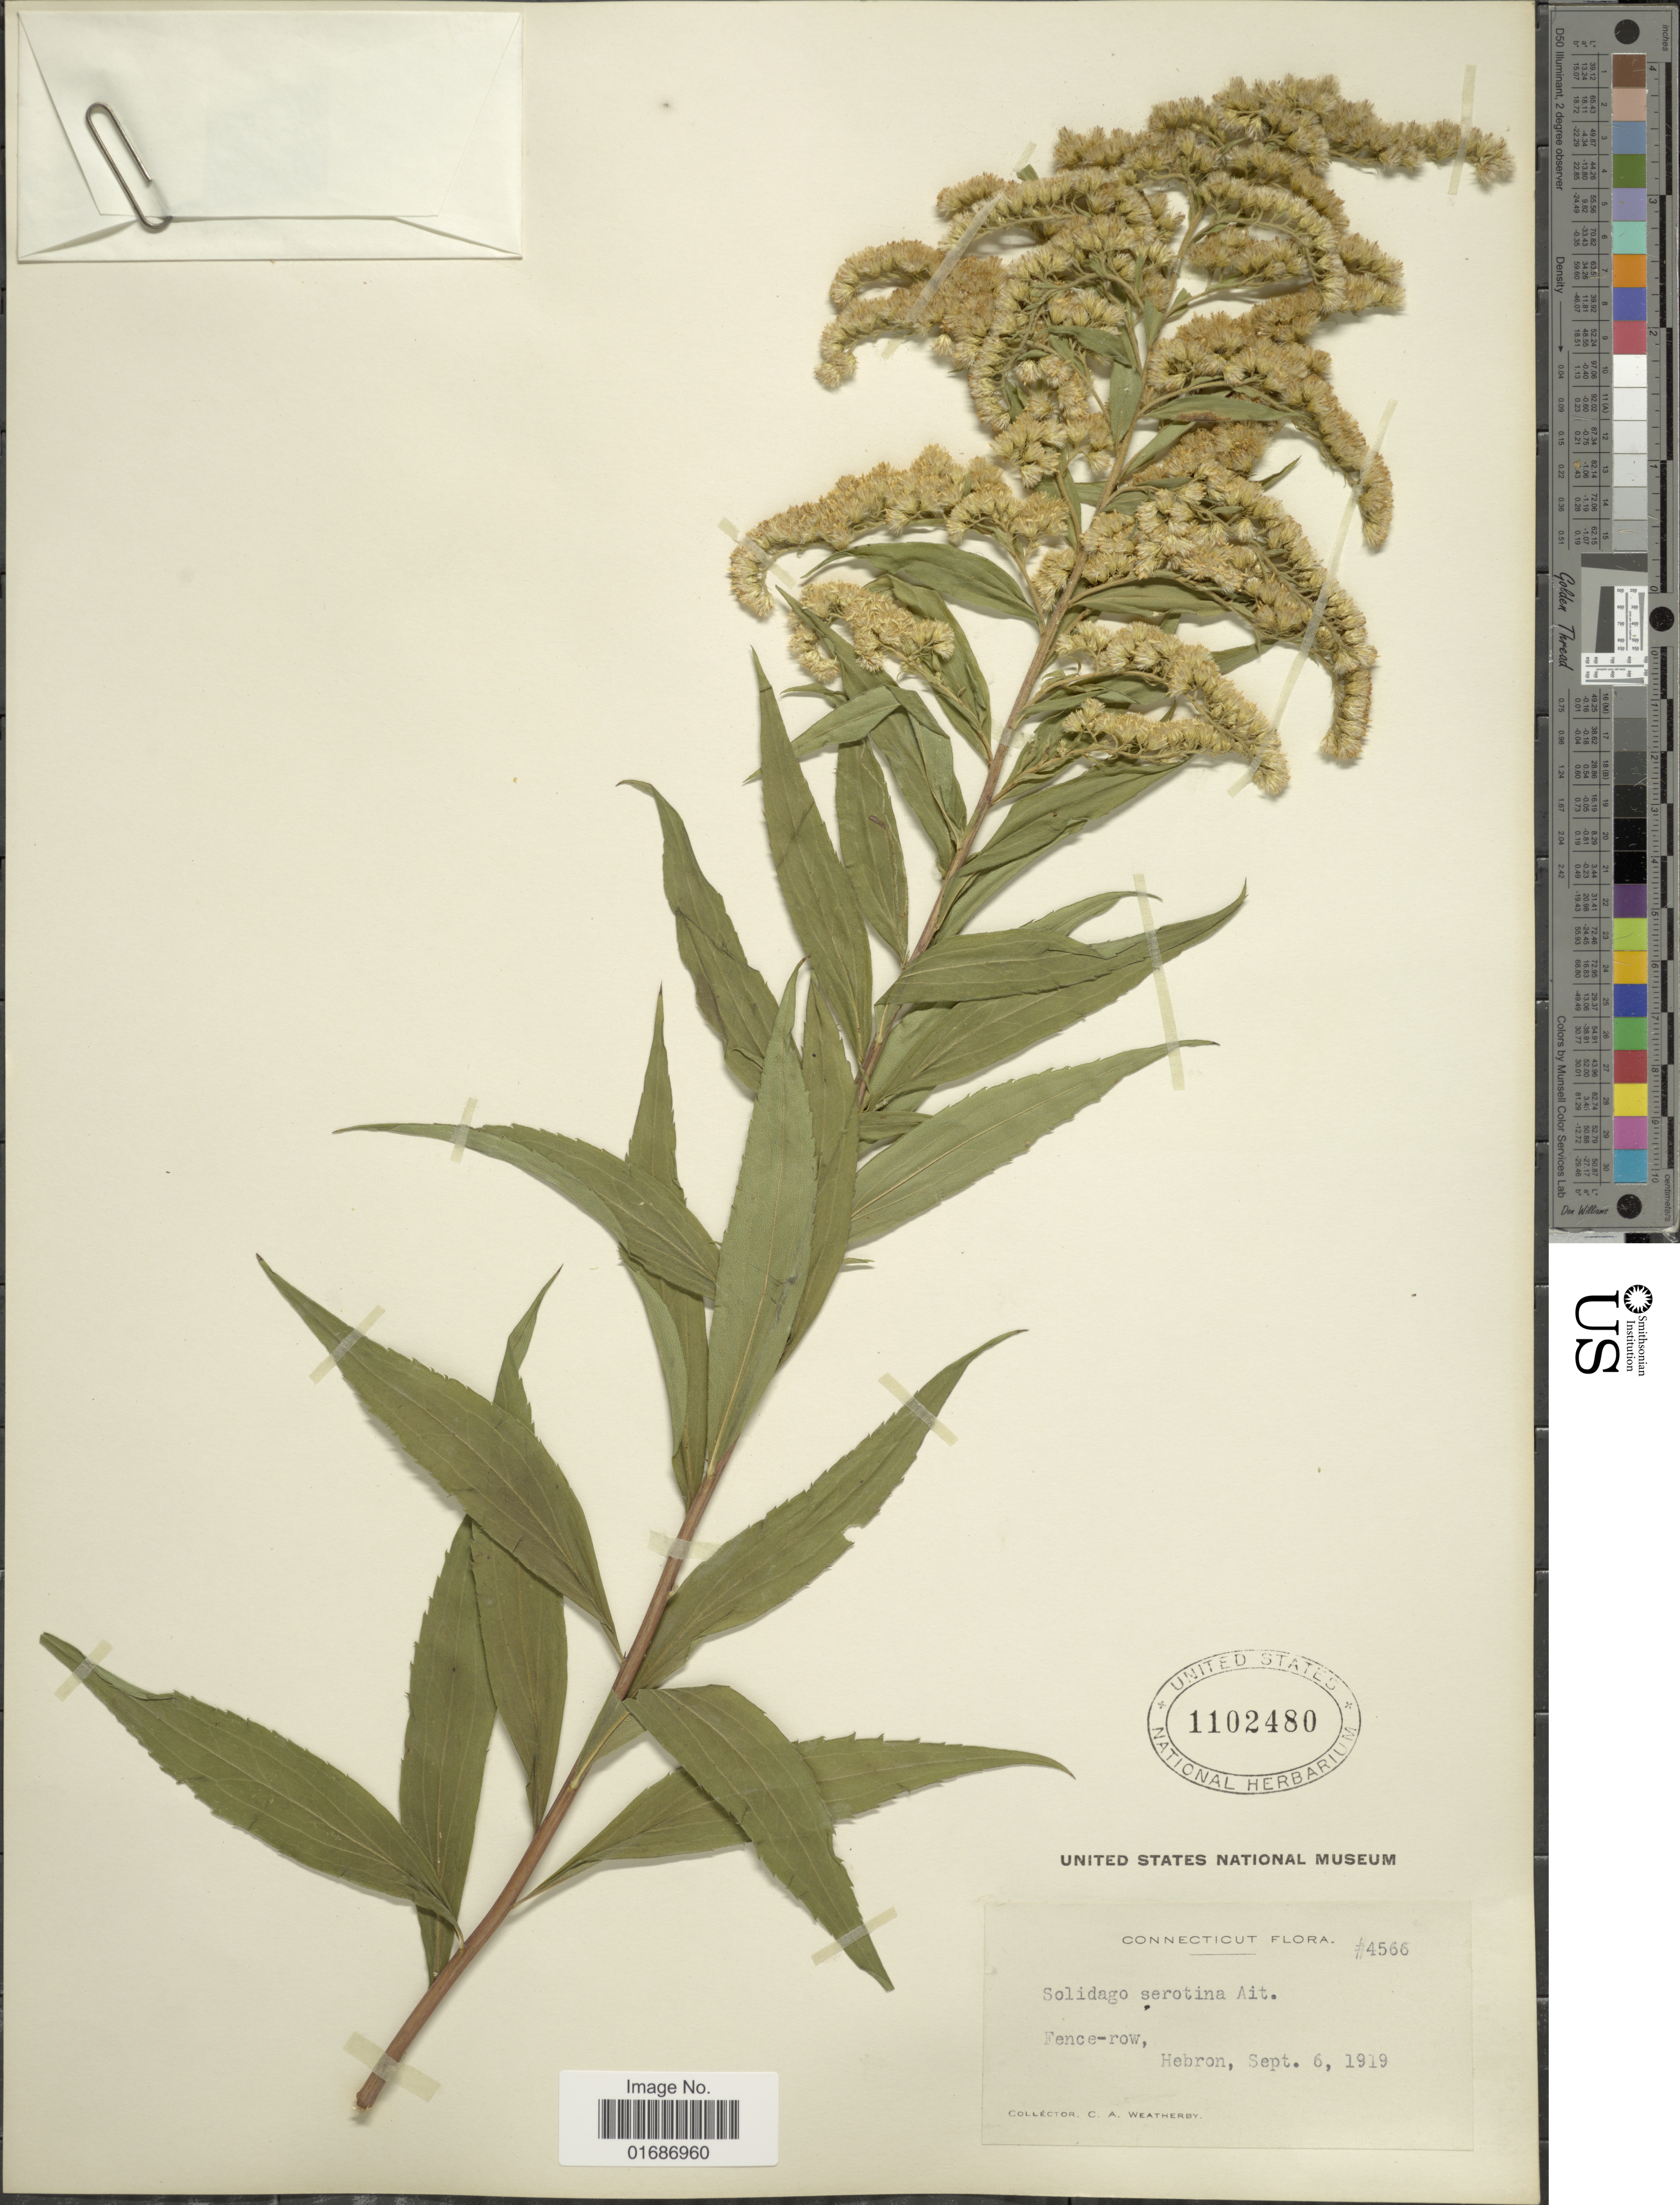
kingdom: Plantae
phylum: Tracheophyta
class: Magnoliopsida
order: Asterales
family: Asteraceae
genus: Solidago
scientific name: Solidago gigantea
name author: Aiton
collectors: C. A. Weatherby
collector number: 4566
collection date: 1919-09-06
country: United States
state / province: Connecticut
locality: Fence-tow, Hebron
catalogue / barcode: US 1102480